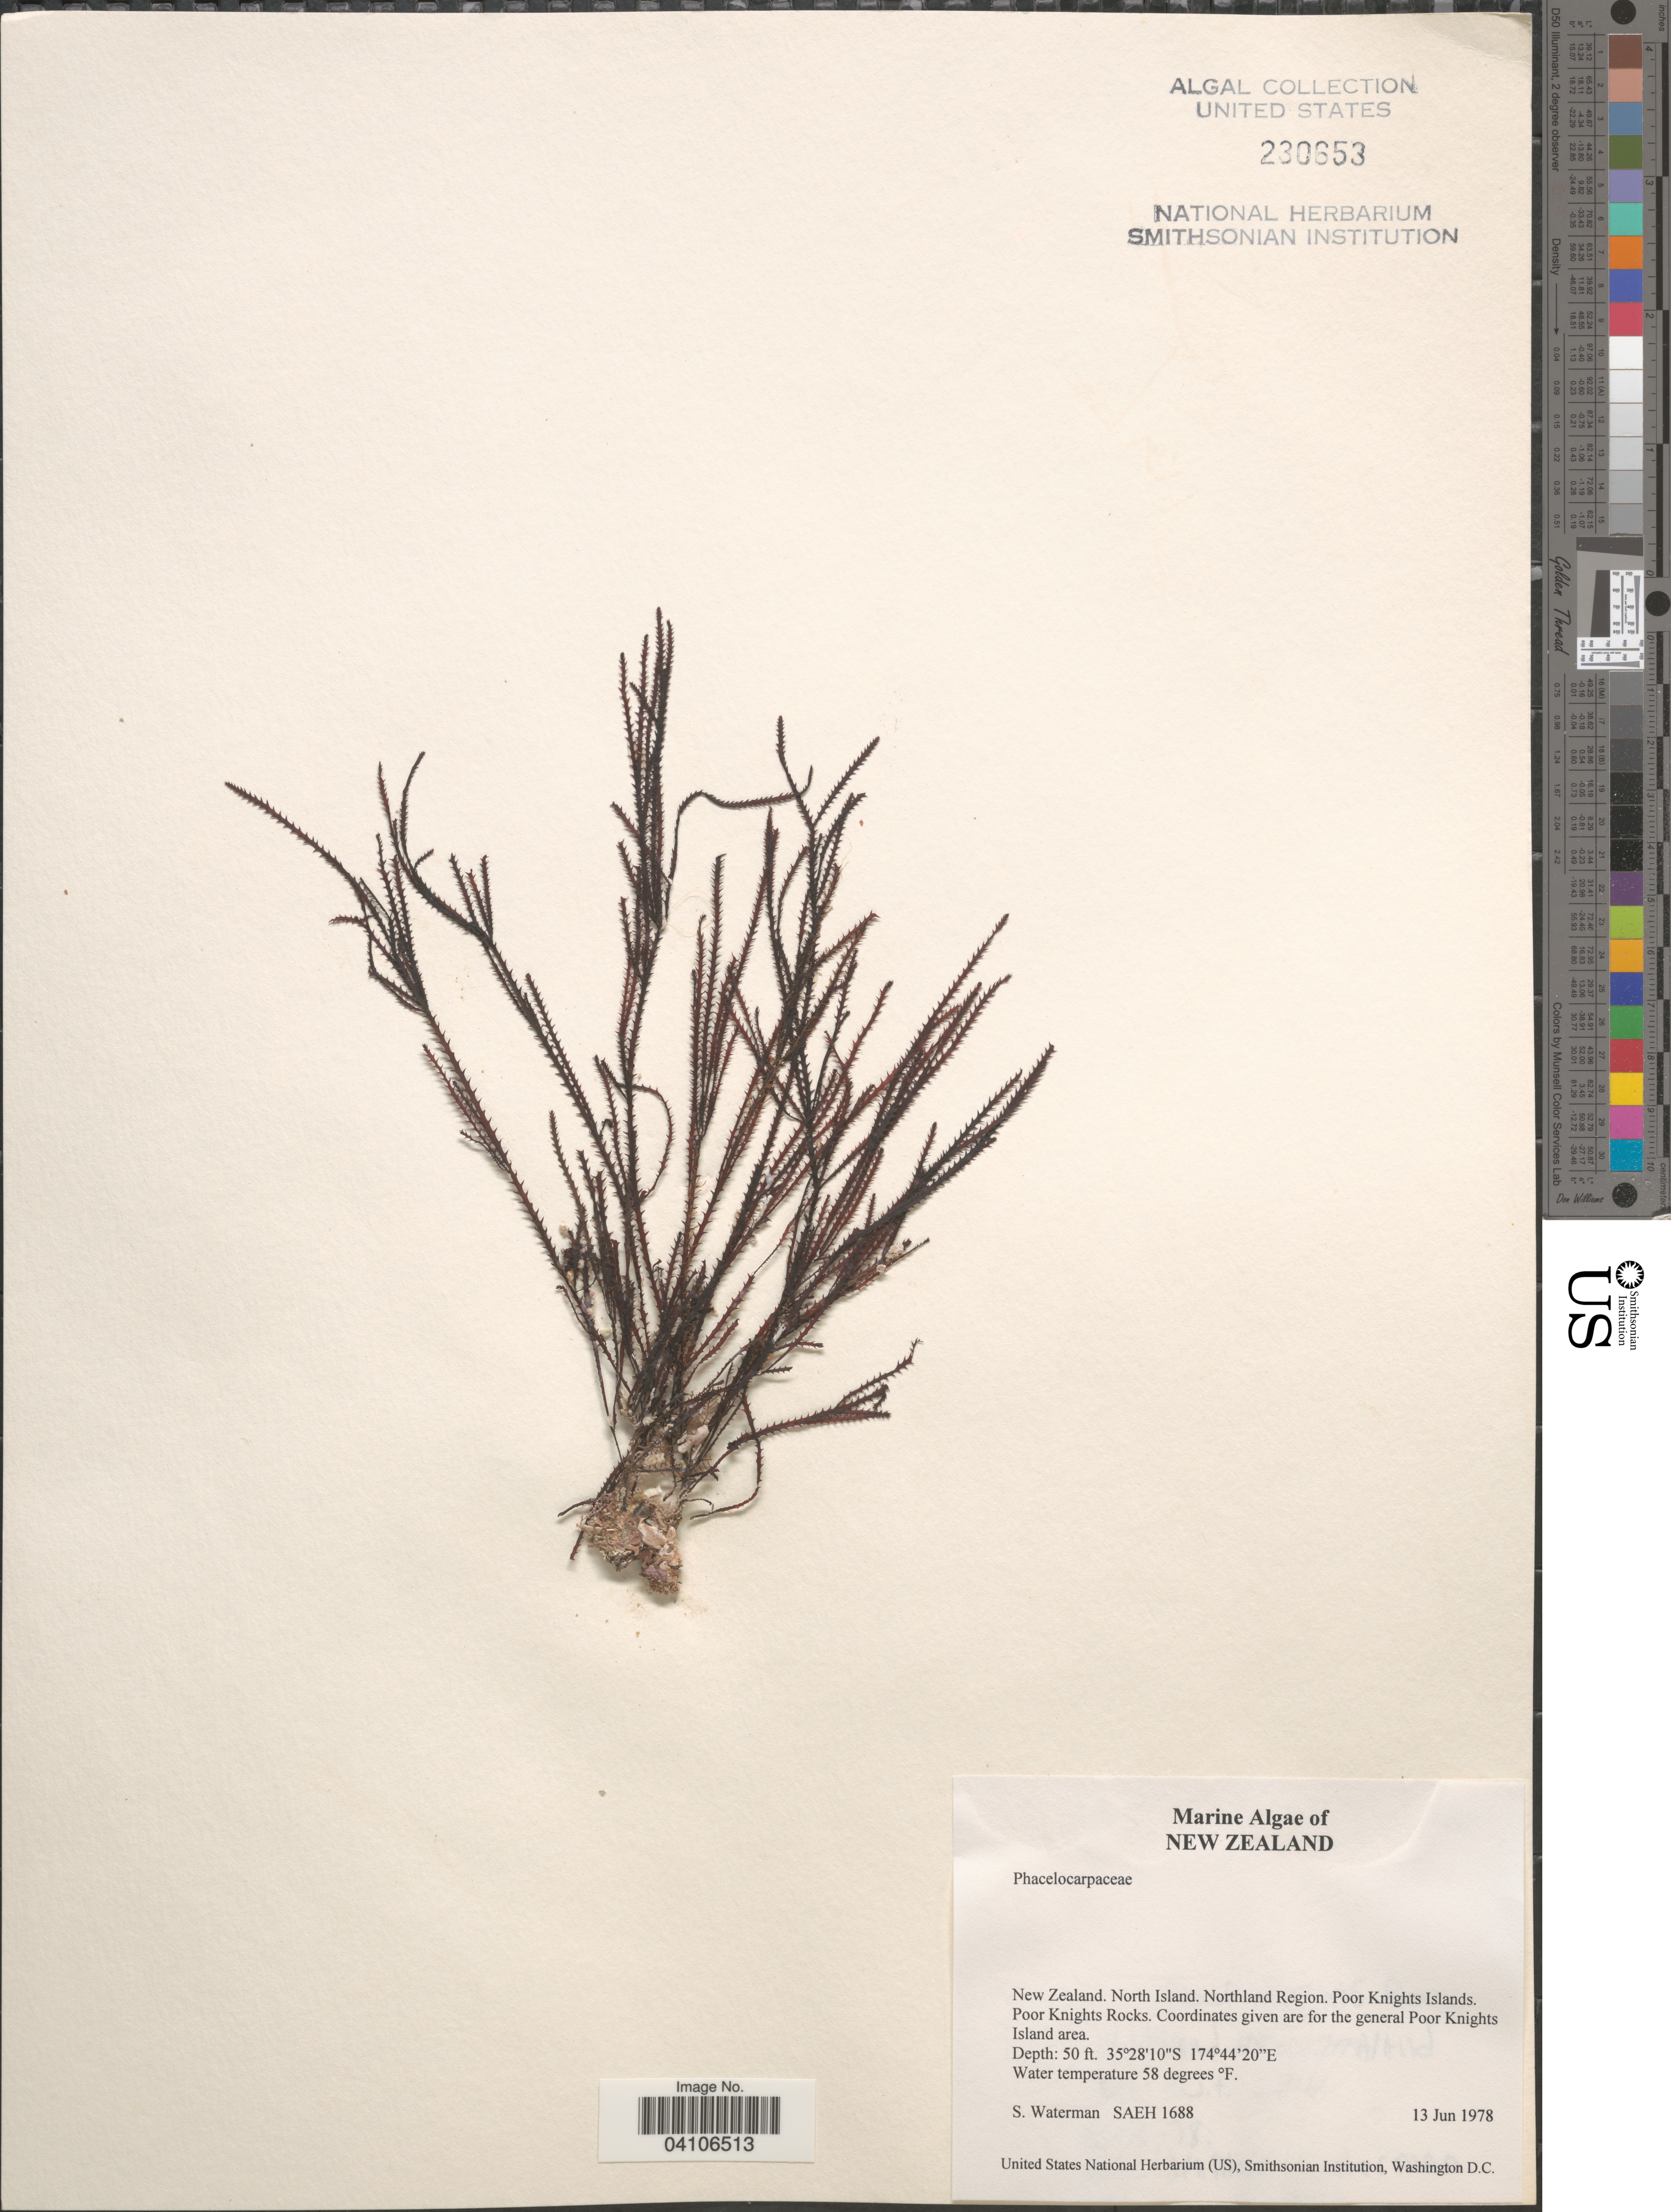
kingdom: Plantae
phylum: Rhodophyta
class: Florideophyceae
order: Gigartinales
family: Phacelocarpaceae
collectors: S. Waterman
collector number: SAEH1688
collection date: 1978-06-13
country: New Zealand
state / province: Northland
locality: North Island. Northland Region. Poor Knights Islands. Poor Knights Rocks. Coordinates given are for the general Poor Knights Island area.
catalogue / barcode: US 230653